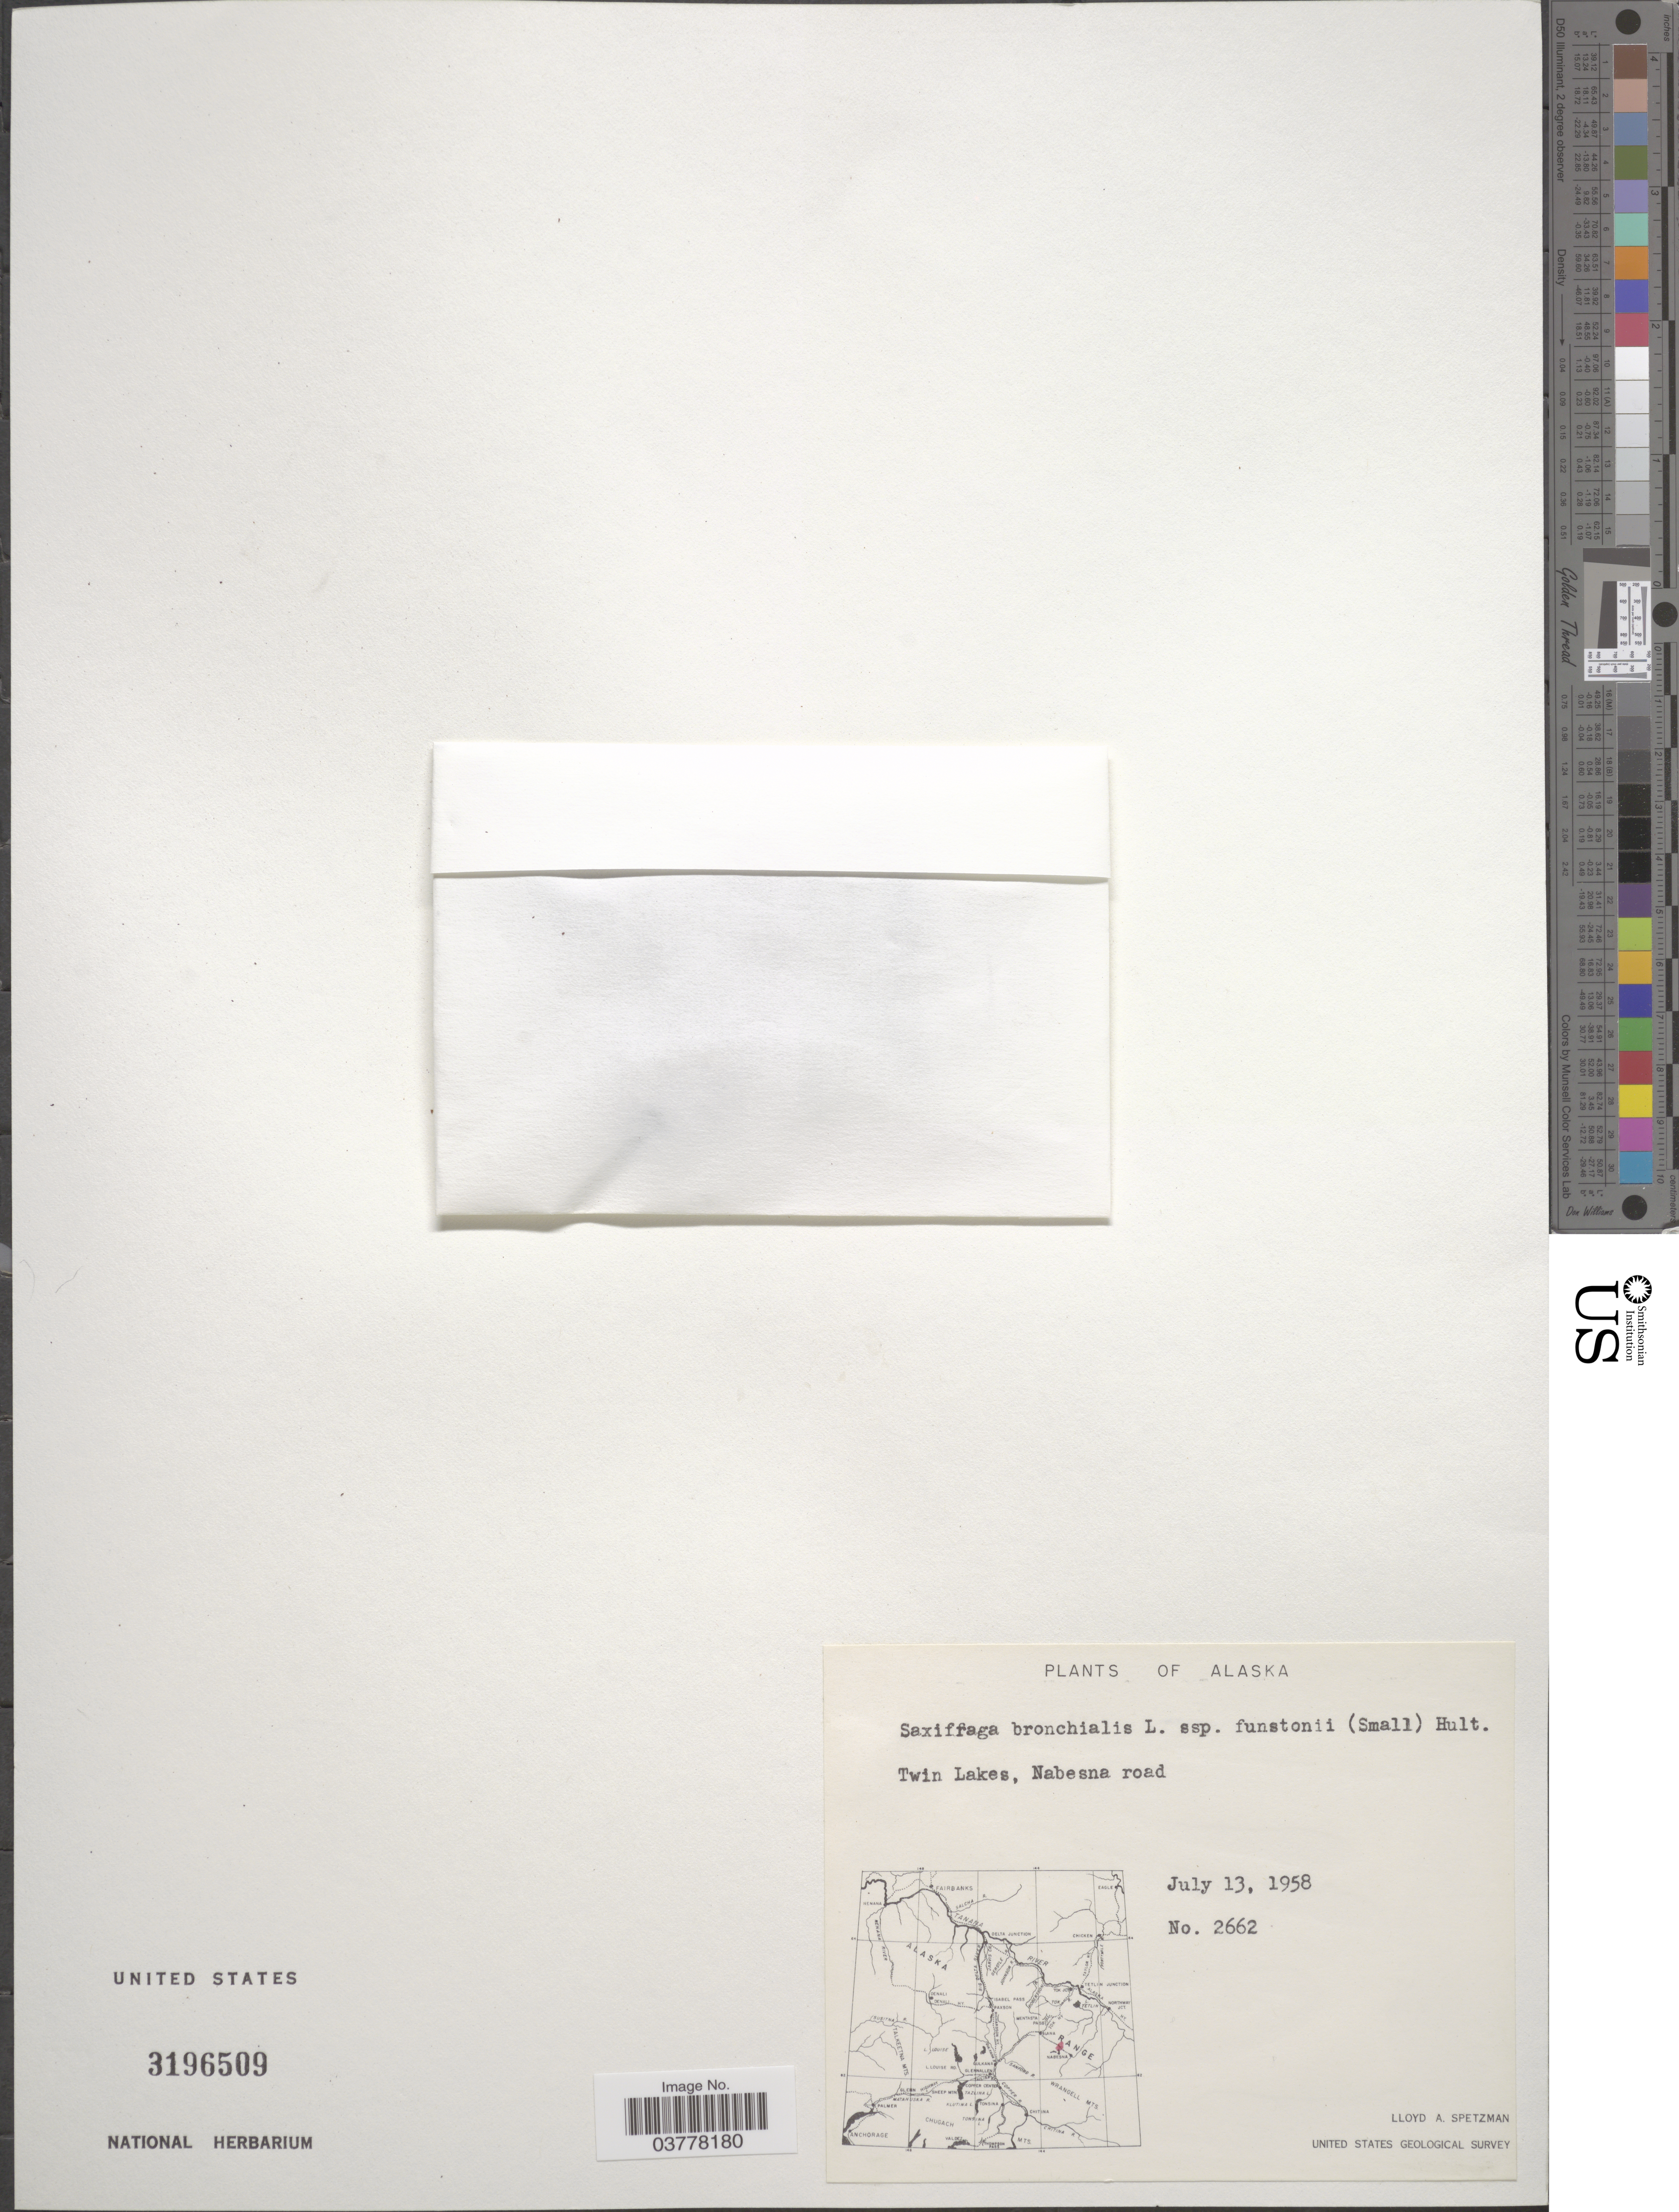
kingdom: Plantae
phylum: Tracheophyta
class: Magnoliopsida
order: Saxifragales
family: Saxifragaceae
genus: Saxifraga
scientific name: Saxifraga bronchialis subsp. funstonii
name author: (Small) Hultén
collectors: L. Spetzman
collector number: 2662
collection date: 1958-07-13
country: United States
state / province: Alaska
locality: Twin Lakes, Nabesna Road.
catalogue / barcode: US 3196509